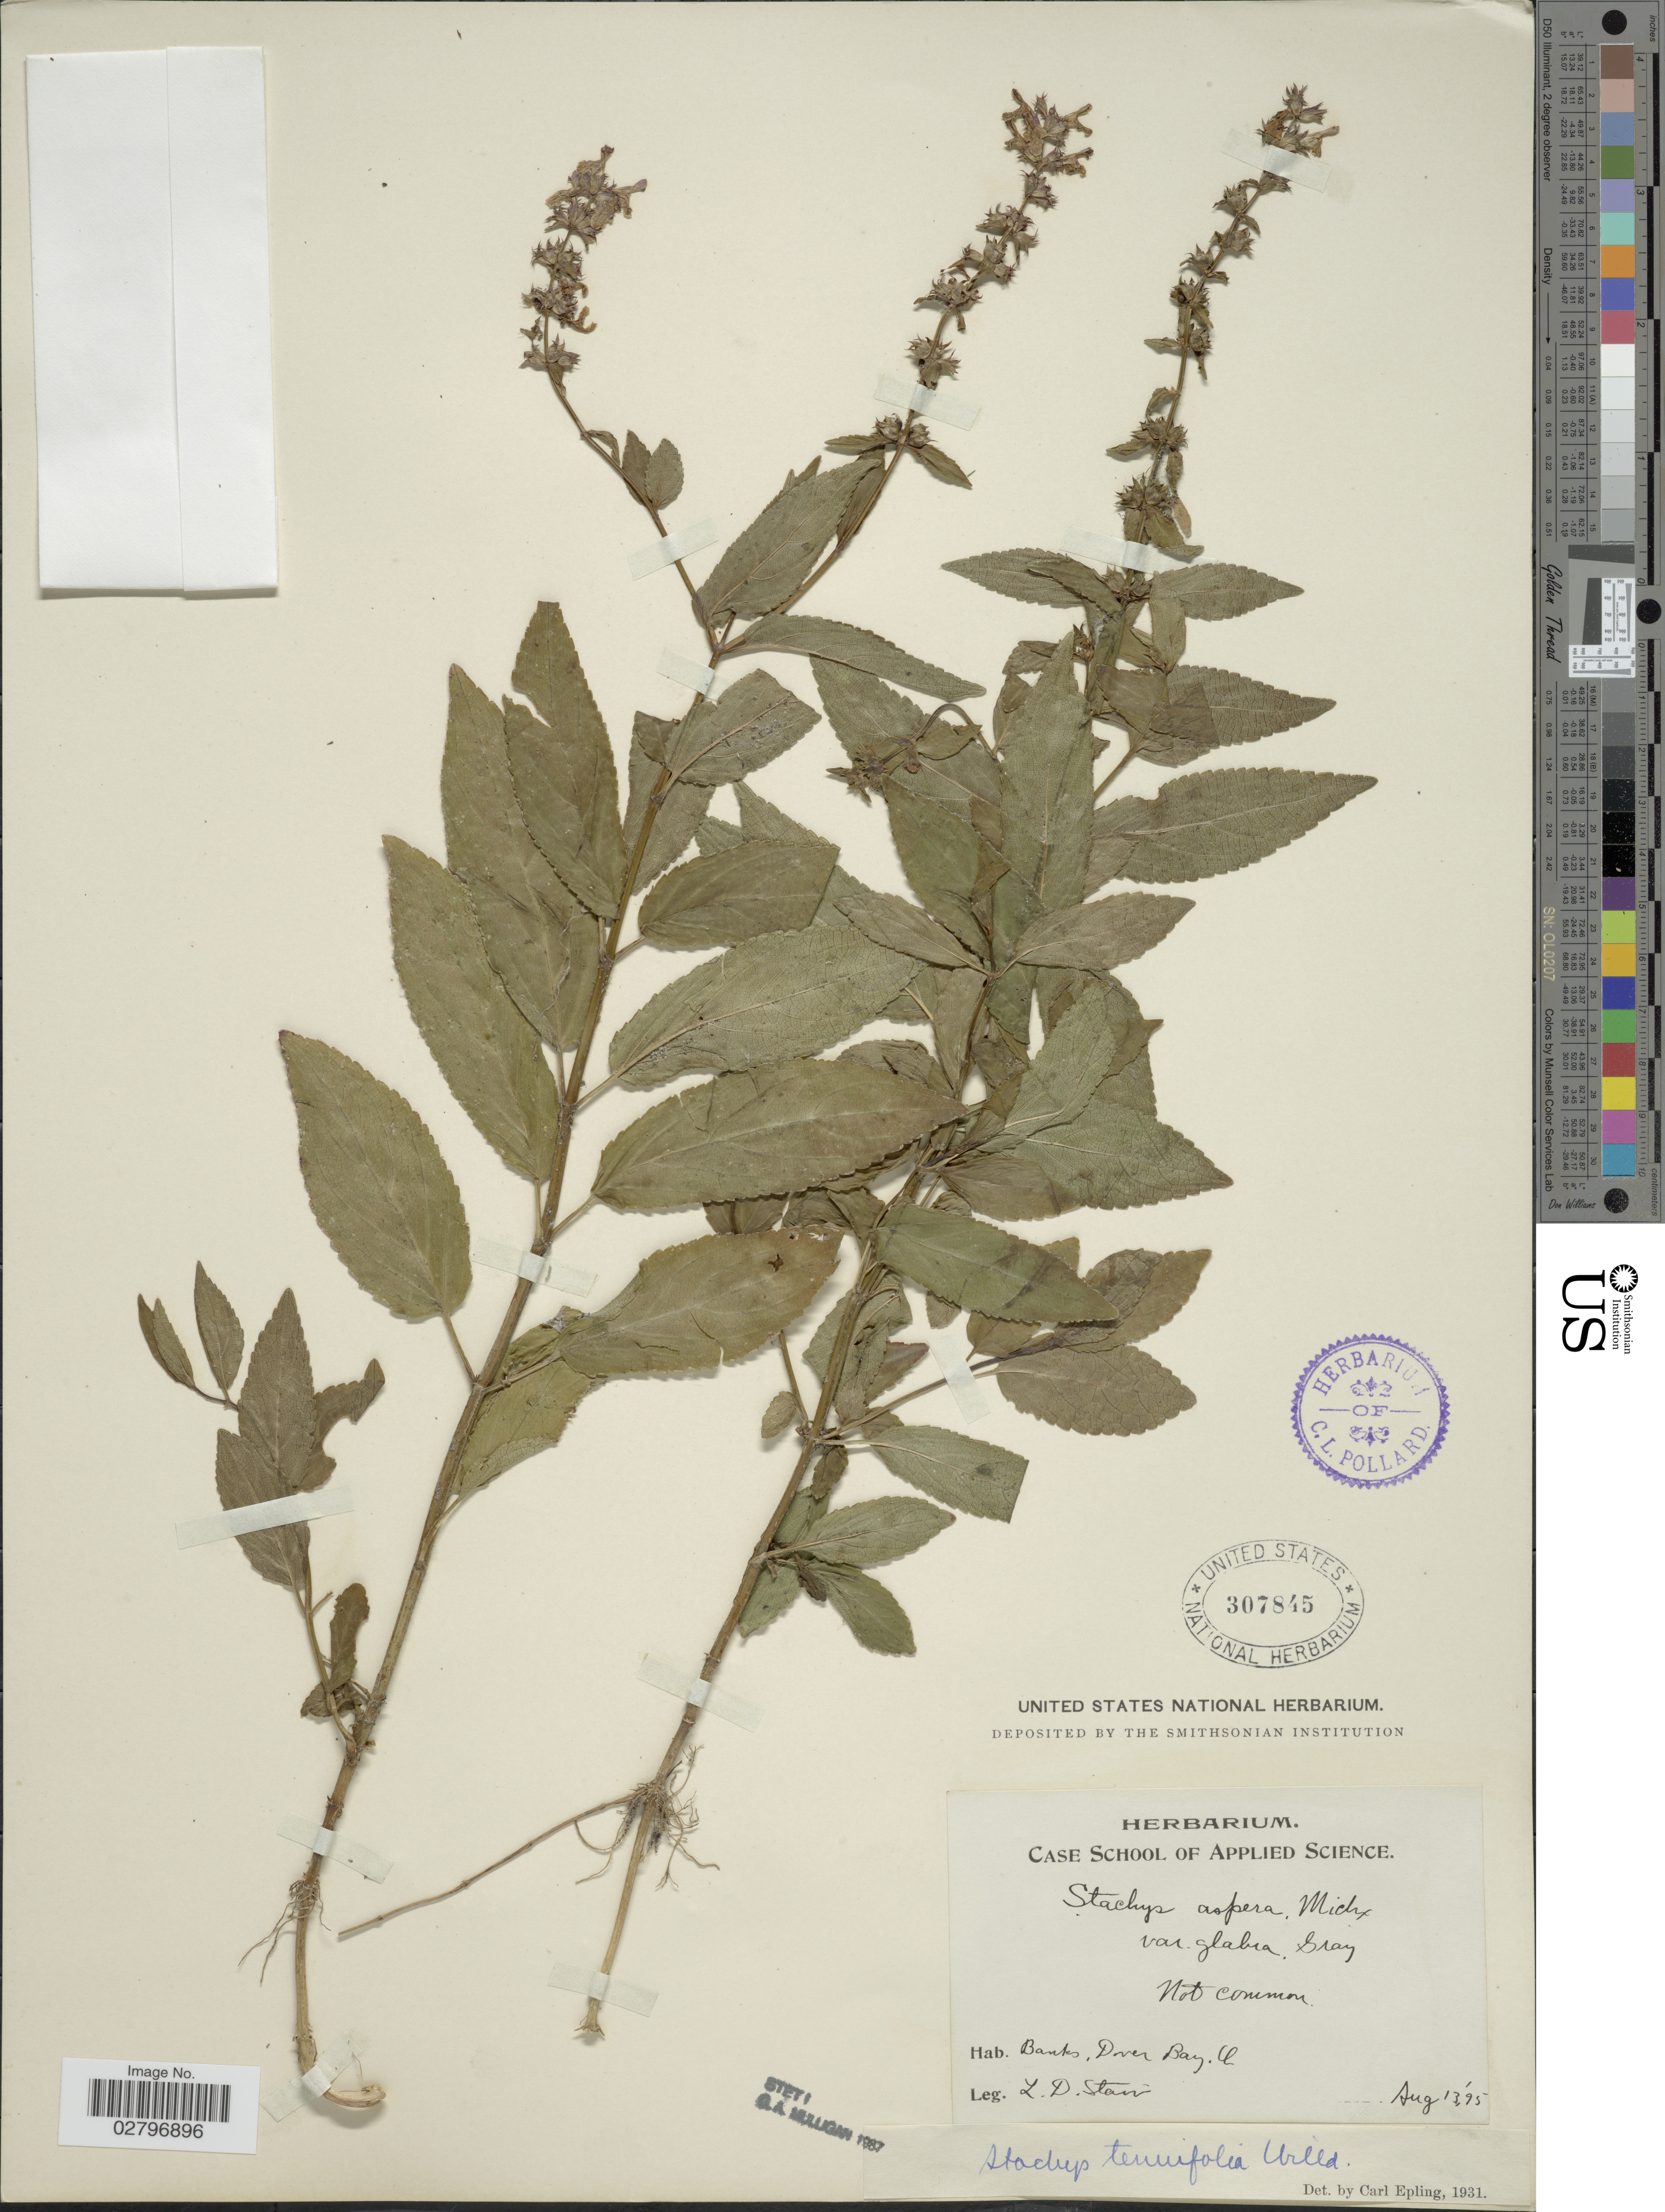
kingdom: Plantae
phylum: Tracheophyta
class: Magnoliopsida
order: Lamiales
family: Lamiaceae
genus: Stachys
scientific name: Stachys tenuifolia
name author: Willd.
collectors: L. Stair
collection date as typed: Transcribed d/m/y: 13/8/95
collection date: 1895-08-13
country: United States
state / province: Ohio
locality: Banks, Dover Bay, O.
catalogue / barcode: US 307845